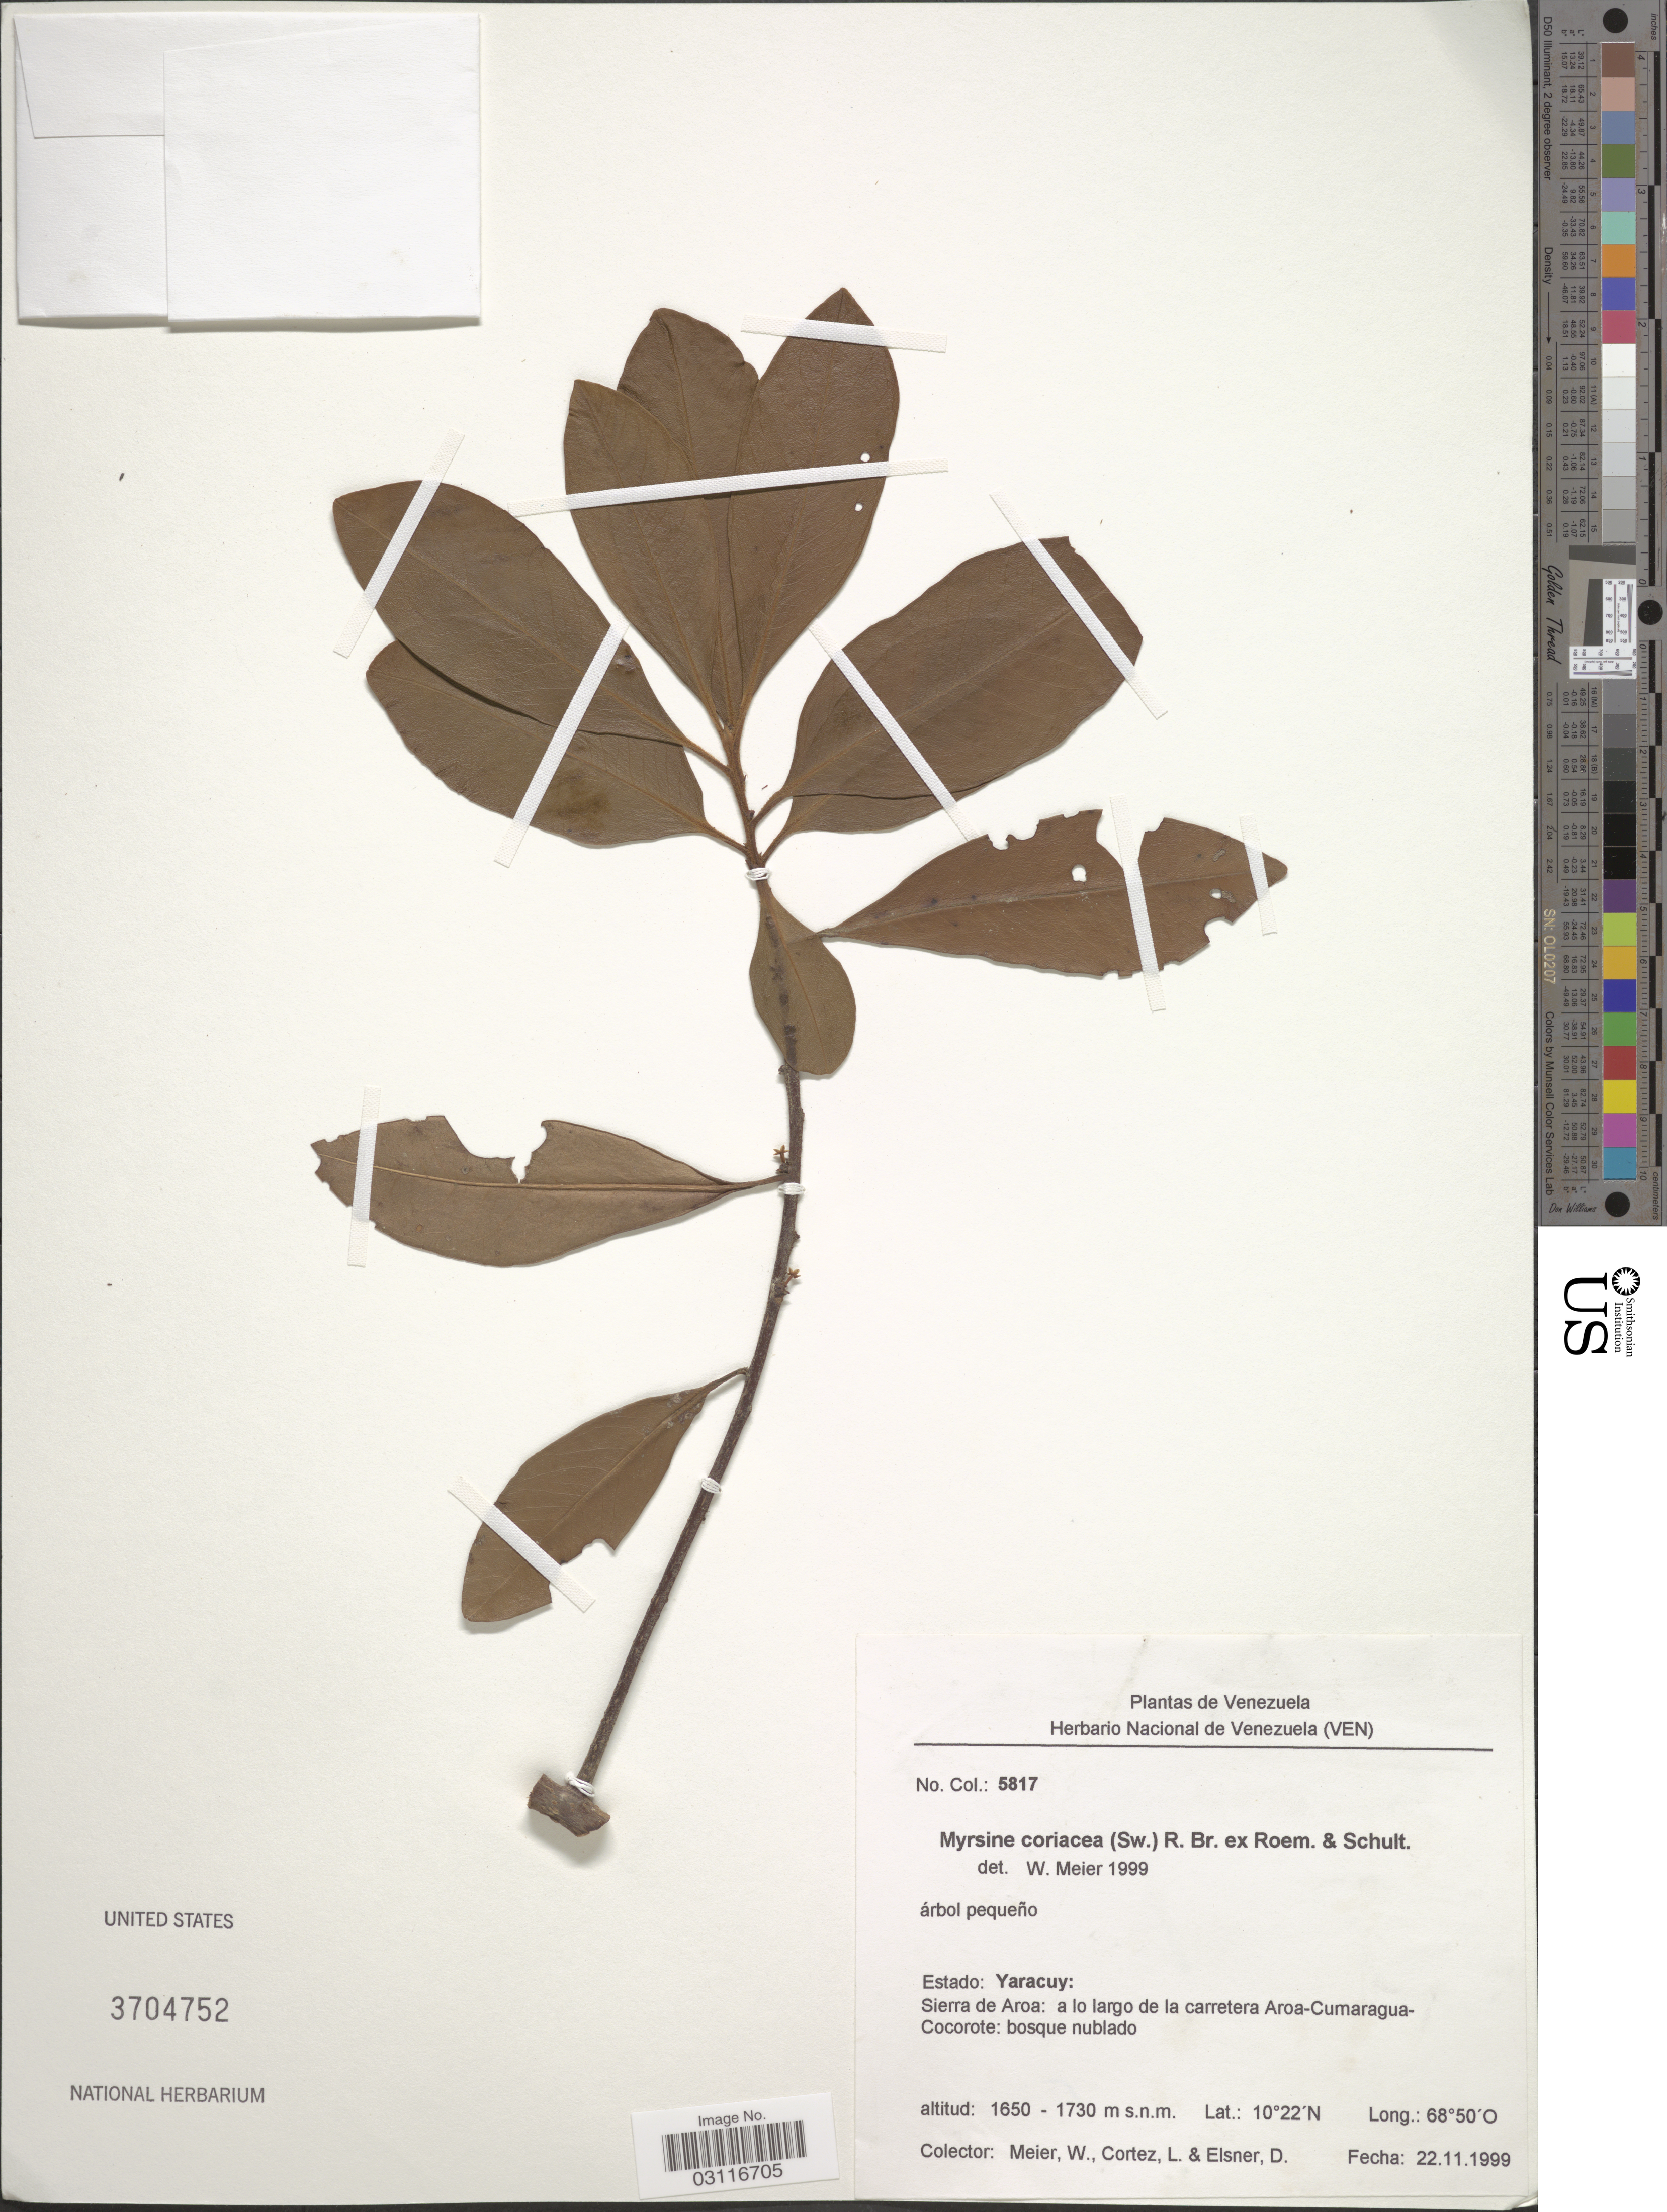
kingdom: Plantae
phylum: Tracheophyta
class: Magnoliopsida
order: Ericales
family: Primulaceae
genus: Myrsine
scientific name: Myrsine coriacea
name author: (Sw.) R. Br. ex Roem. & Schult.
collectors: W. Meier, L. Cortéz & D. Elsner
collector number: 5817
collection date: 1999-11-22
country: Venezuela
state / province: Yaracuy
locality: Sierra de Aroa: a lo largo de la carretera Aroa-Cumaragua-Cocorote.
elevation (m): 1650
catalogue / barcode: US 3704752